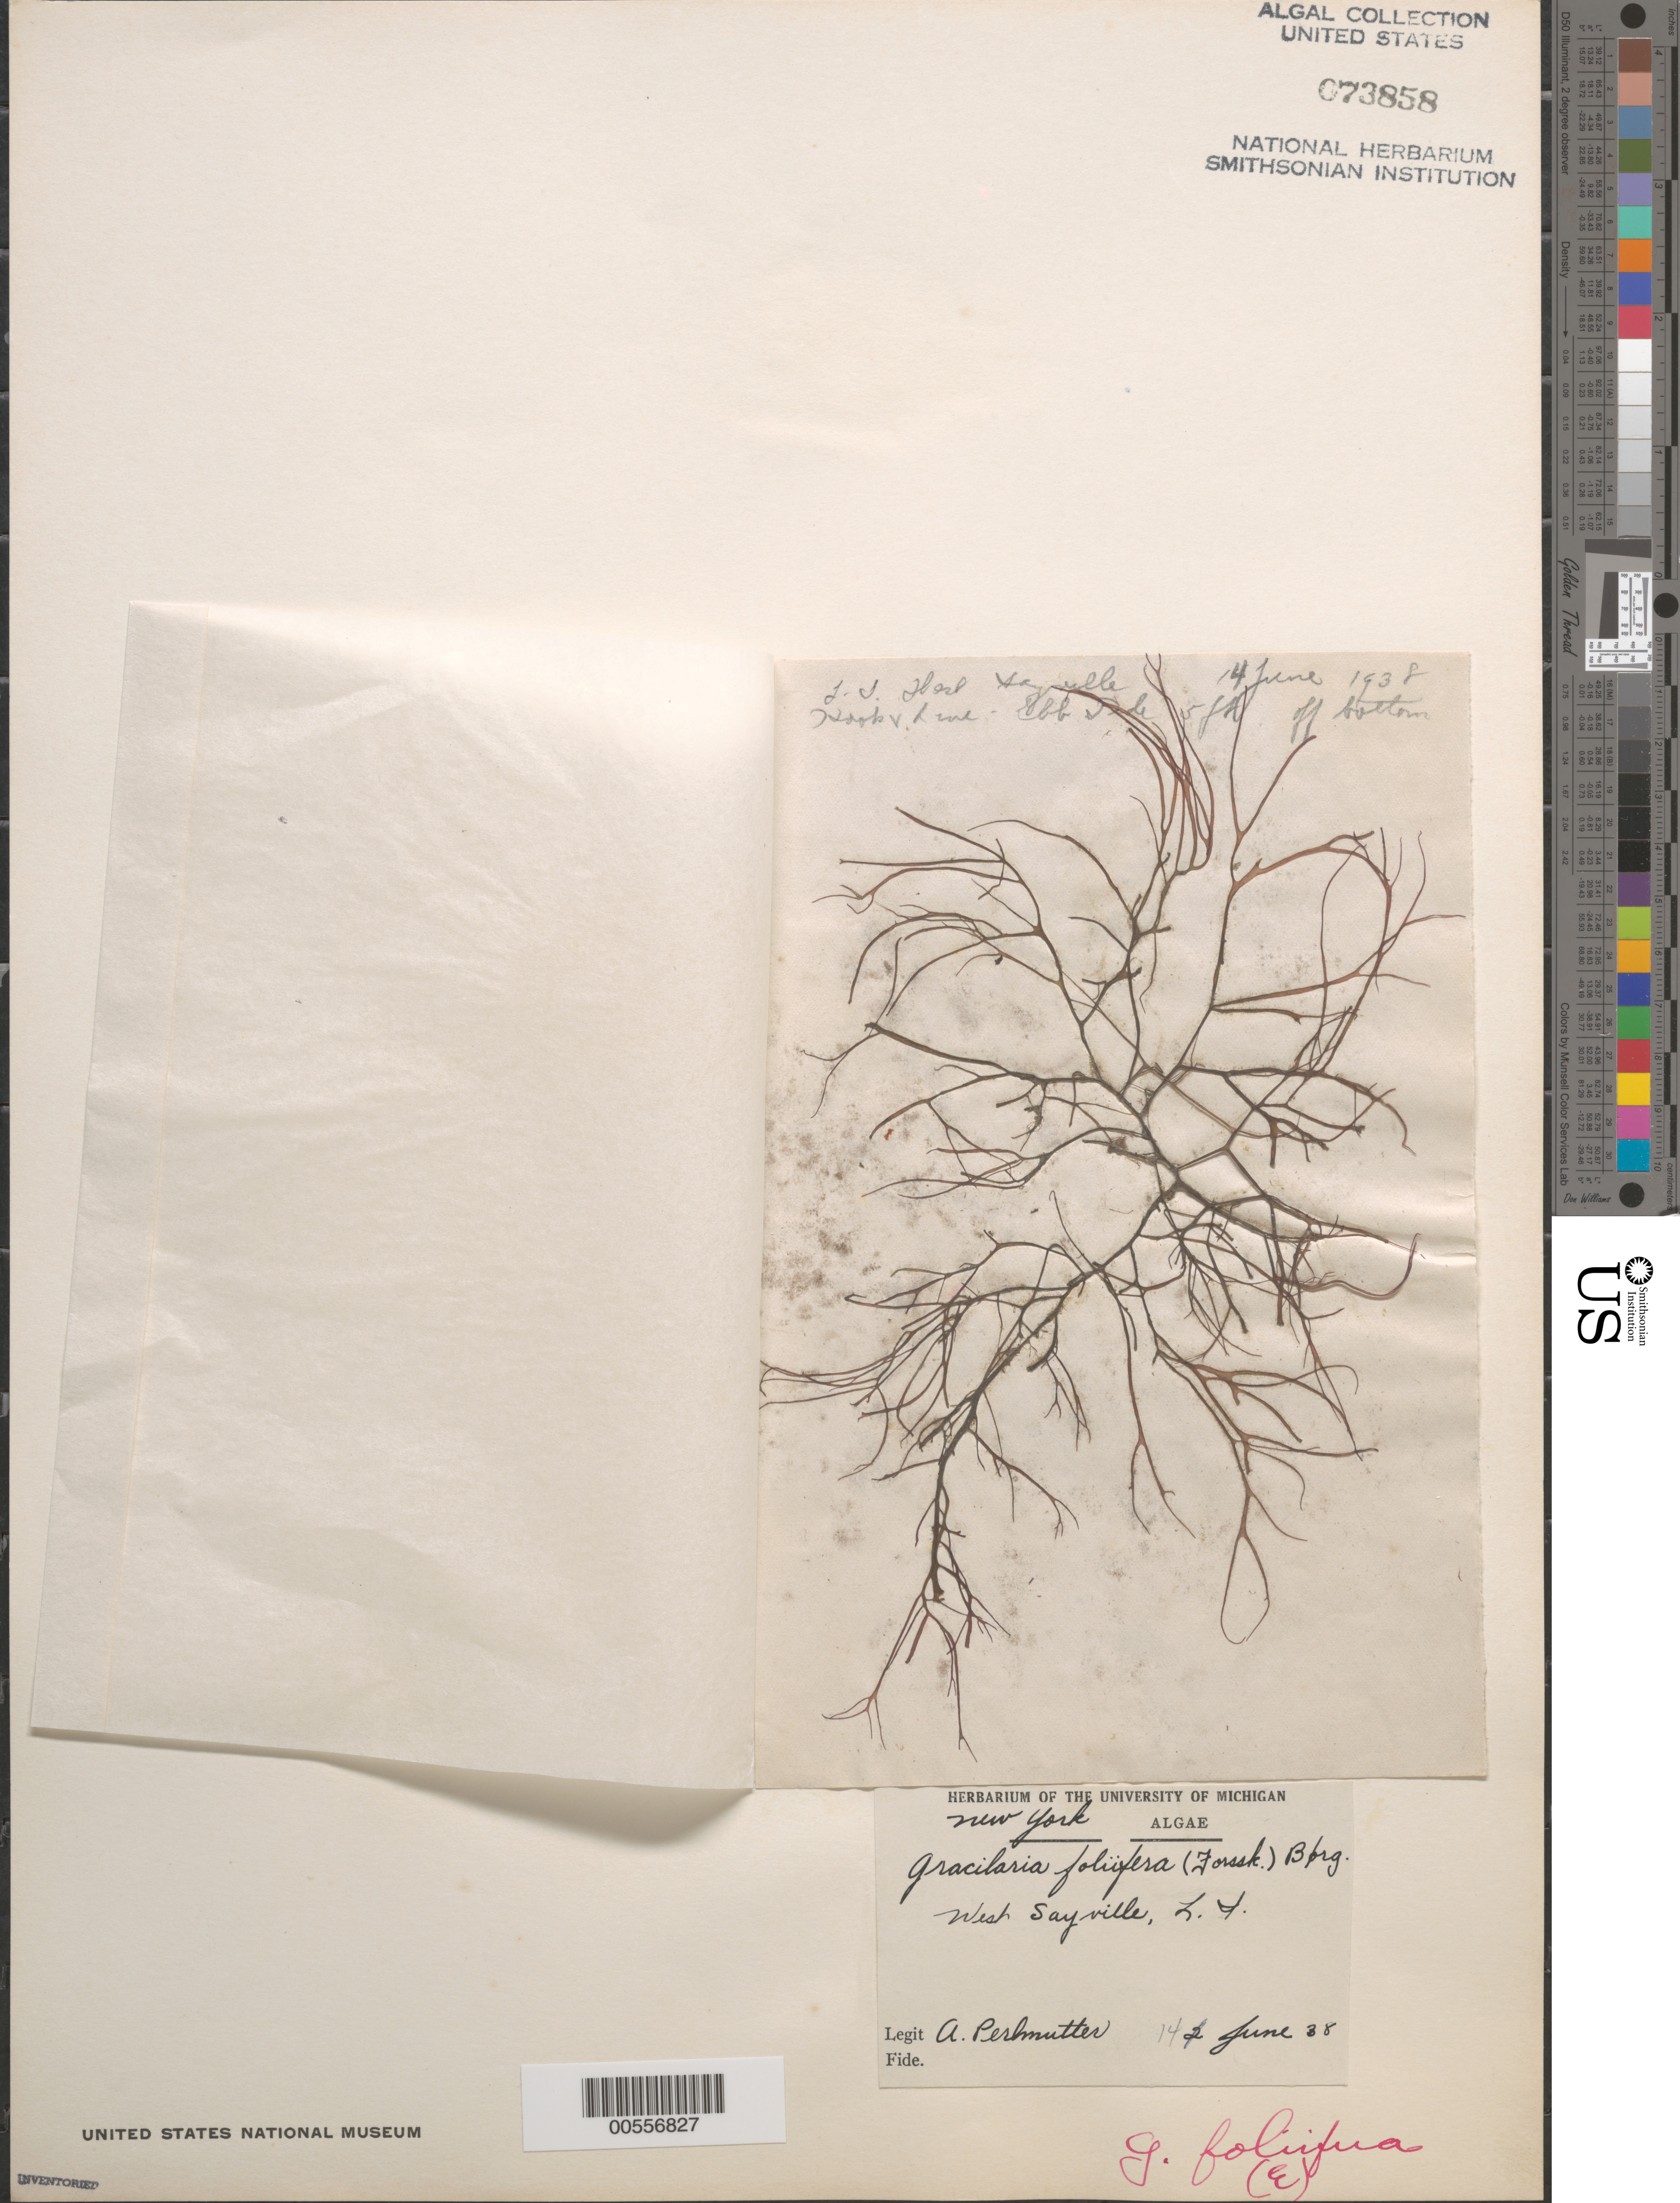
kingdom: Plantae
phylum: Rhodophyta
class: Florideophyceae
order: Gracilariales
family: Gracilariaceae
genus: Gracilaria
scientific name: Gracilaria foliifera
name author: (Forssk.) Børgesen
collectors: A. Perlmutter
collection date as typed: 14 Jun 1938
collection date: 1938-06-14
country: United States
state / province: New York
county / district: Suffolk County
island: Long Island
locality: West Sayville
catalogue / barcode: US 73858